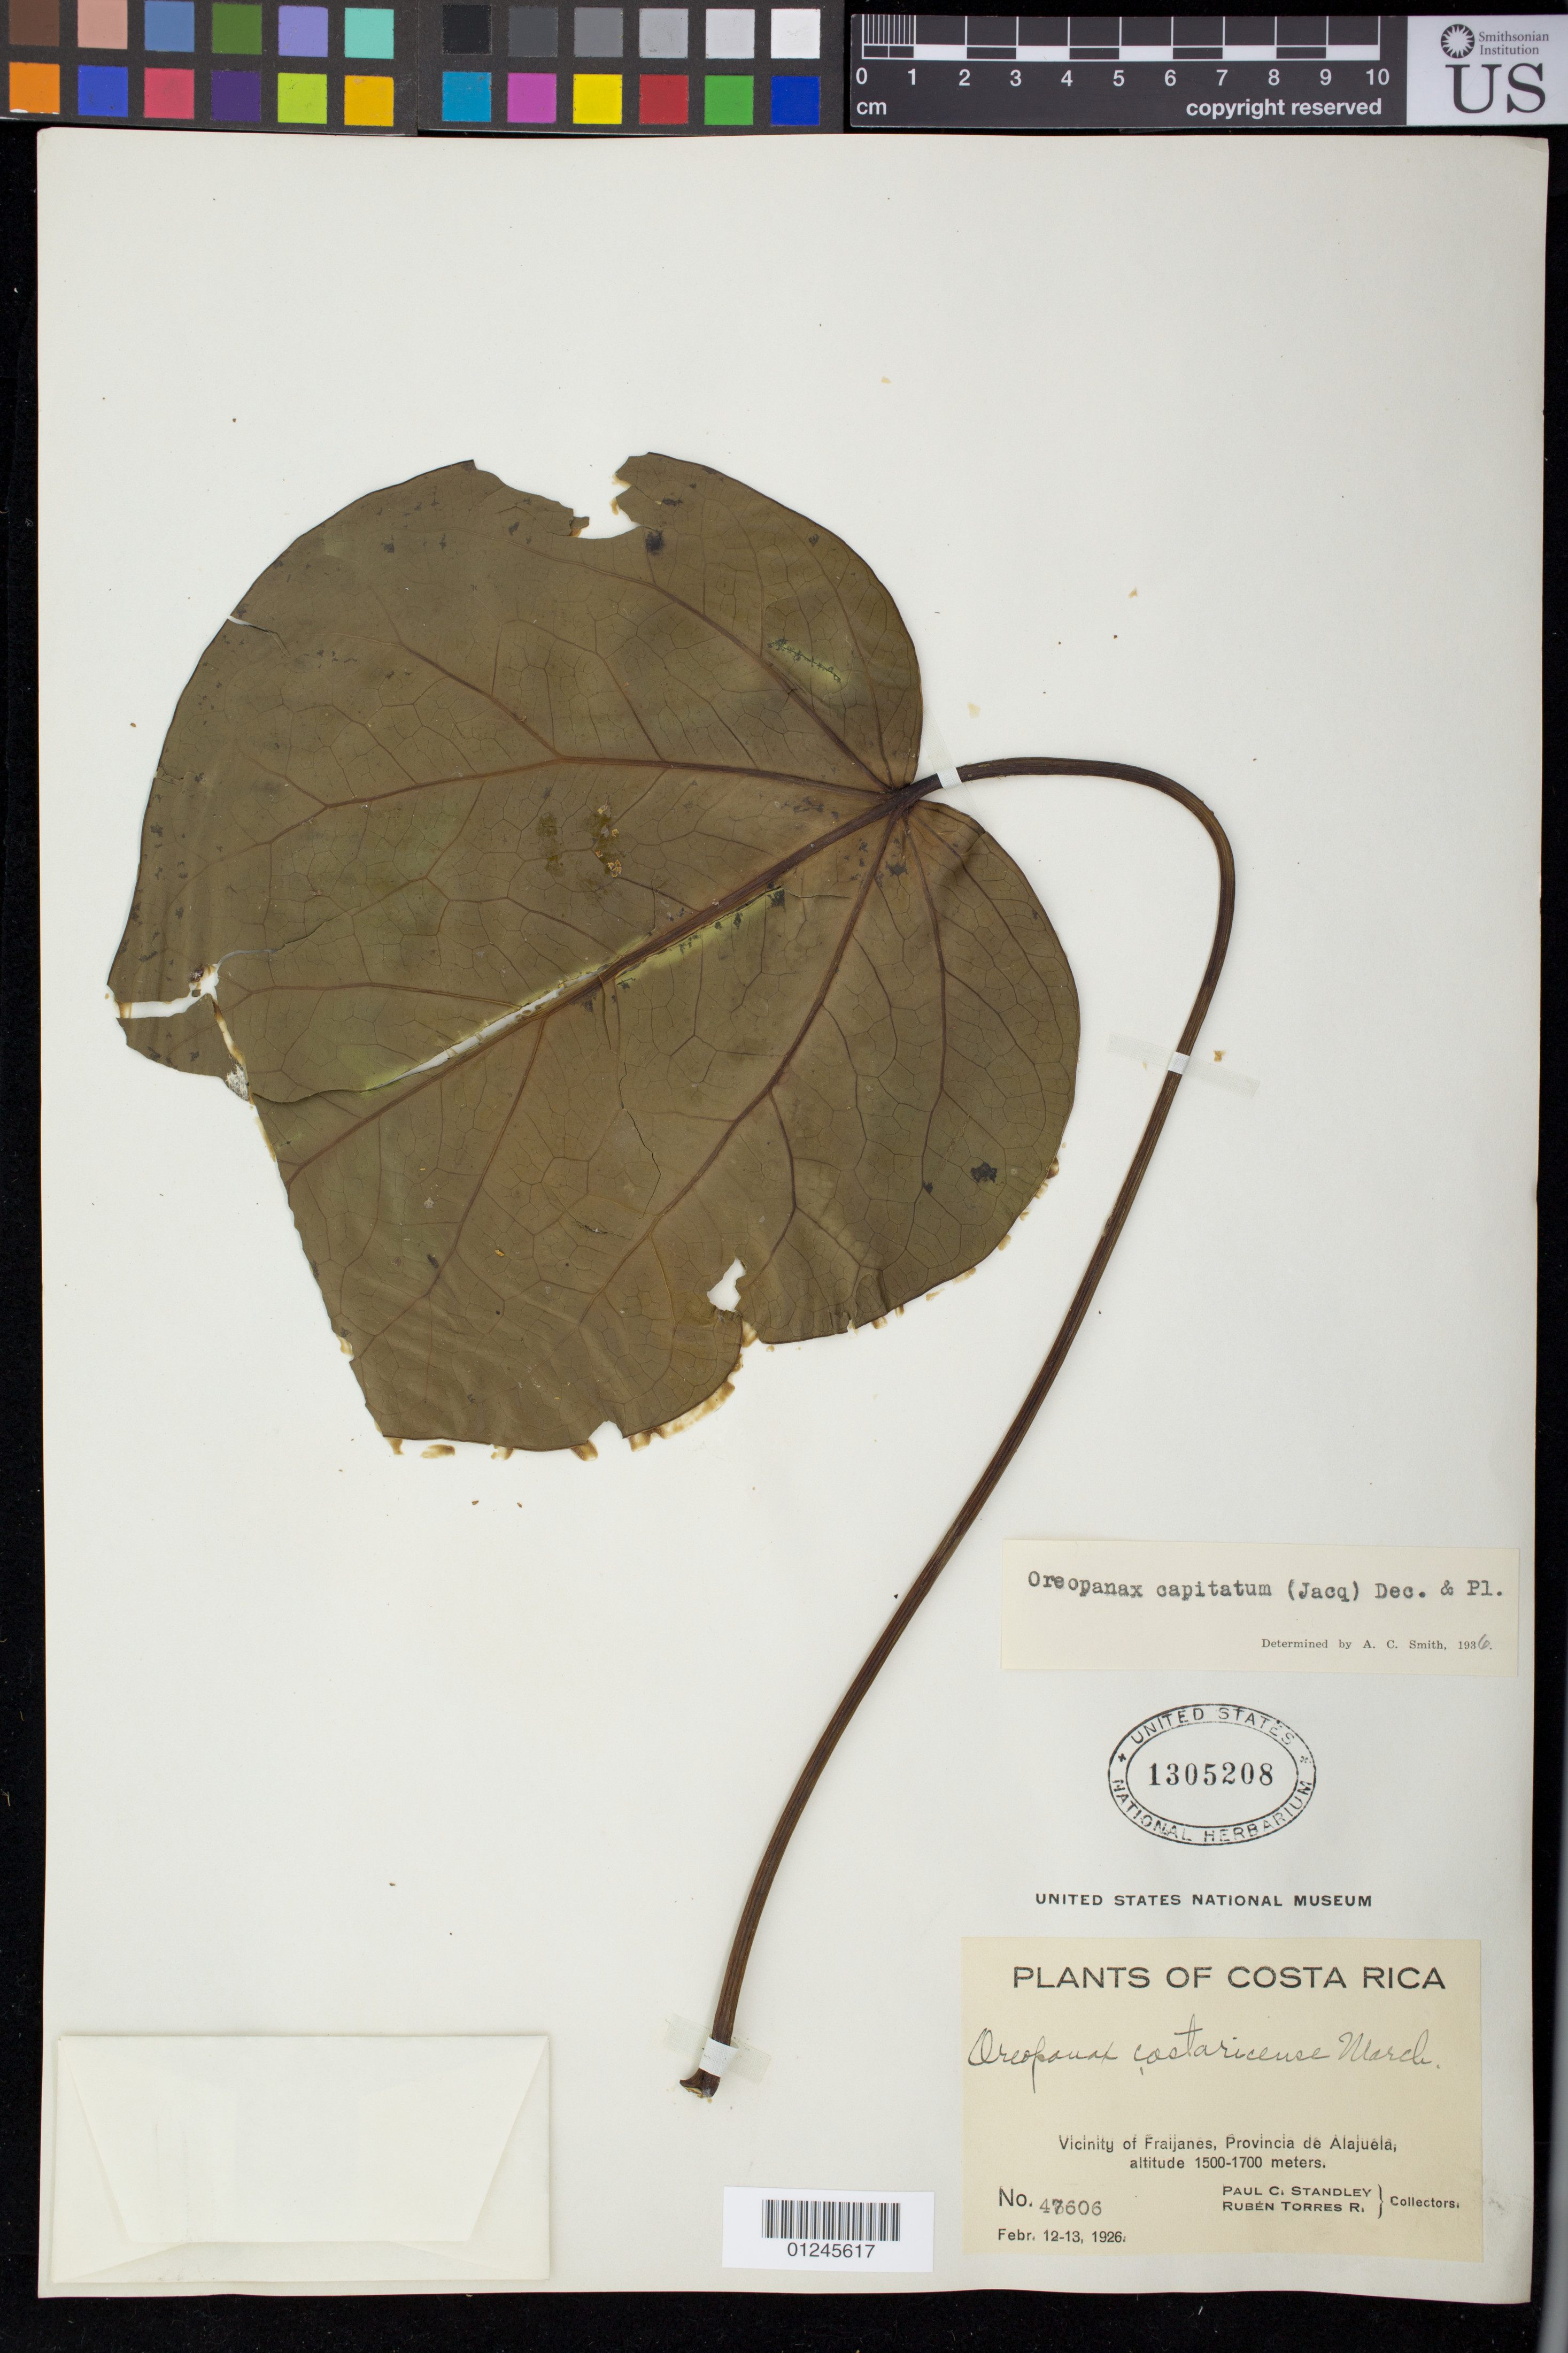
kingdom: Plantae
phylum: Tracheophyta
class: Magnoliopsida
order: Apiales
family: Araliaceae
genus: Oreopanax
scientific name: Oreopanax capitatus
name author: (Jacq.) Decne. & Planch.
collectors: P. C. Standley & R. Torres R.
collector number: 47606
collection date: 1926-02-12/1926-02-13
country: Costa Rica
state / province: Alajuela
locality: Vicinity of Fraijanes.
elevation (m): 1500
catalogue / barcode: US 1305208